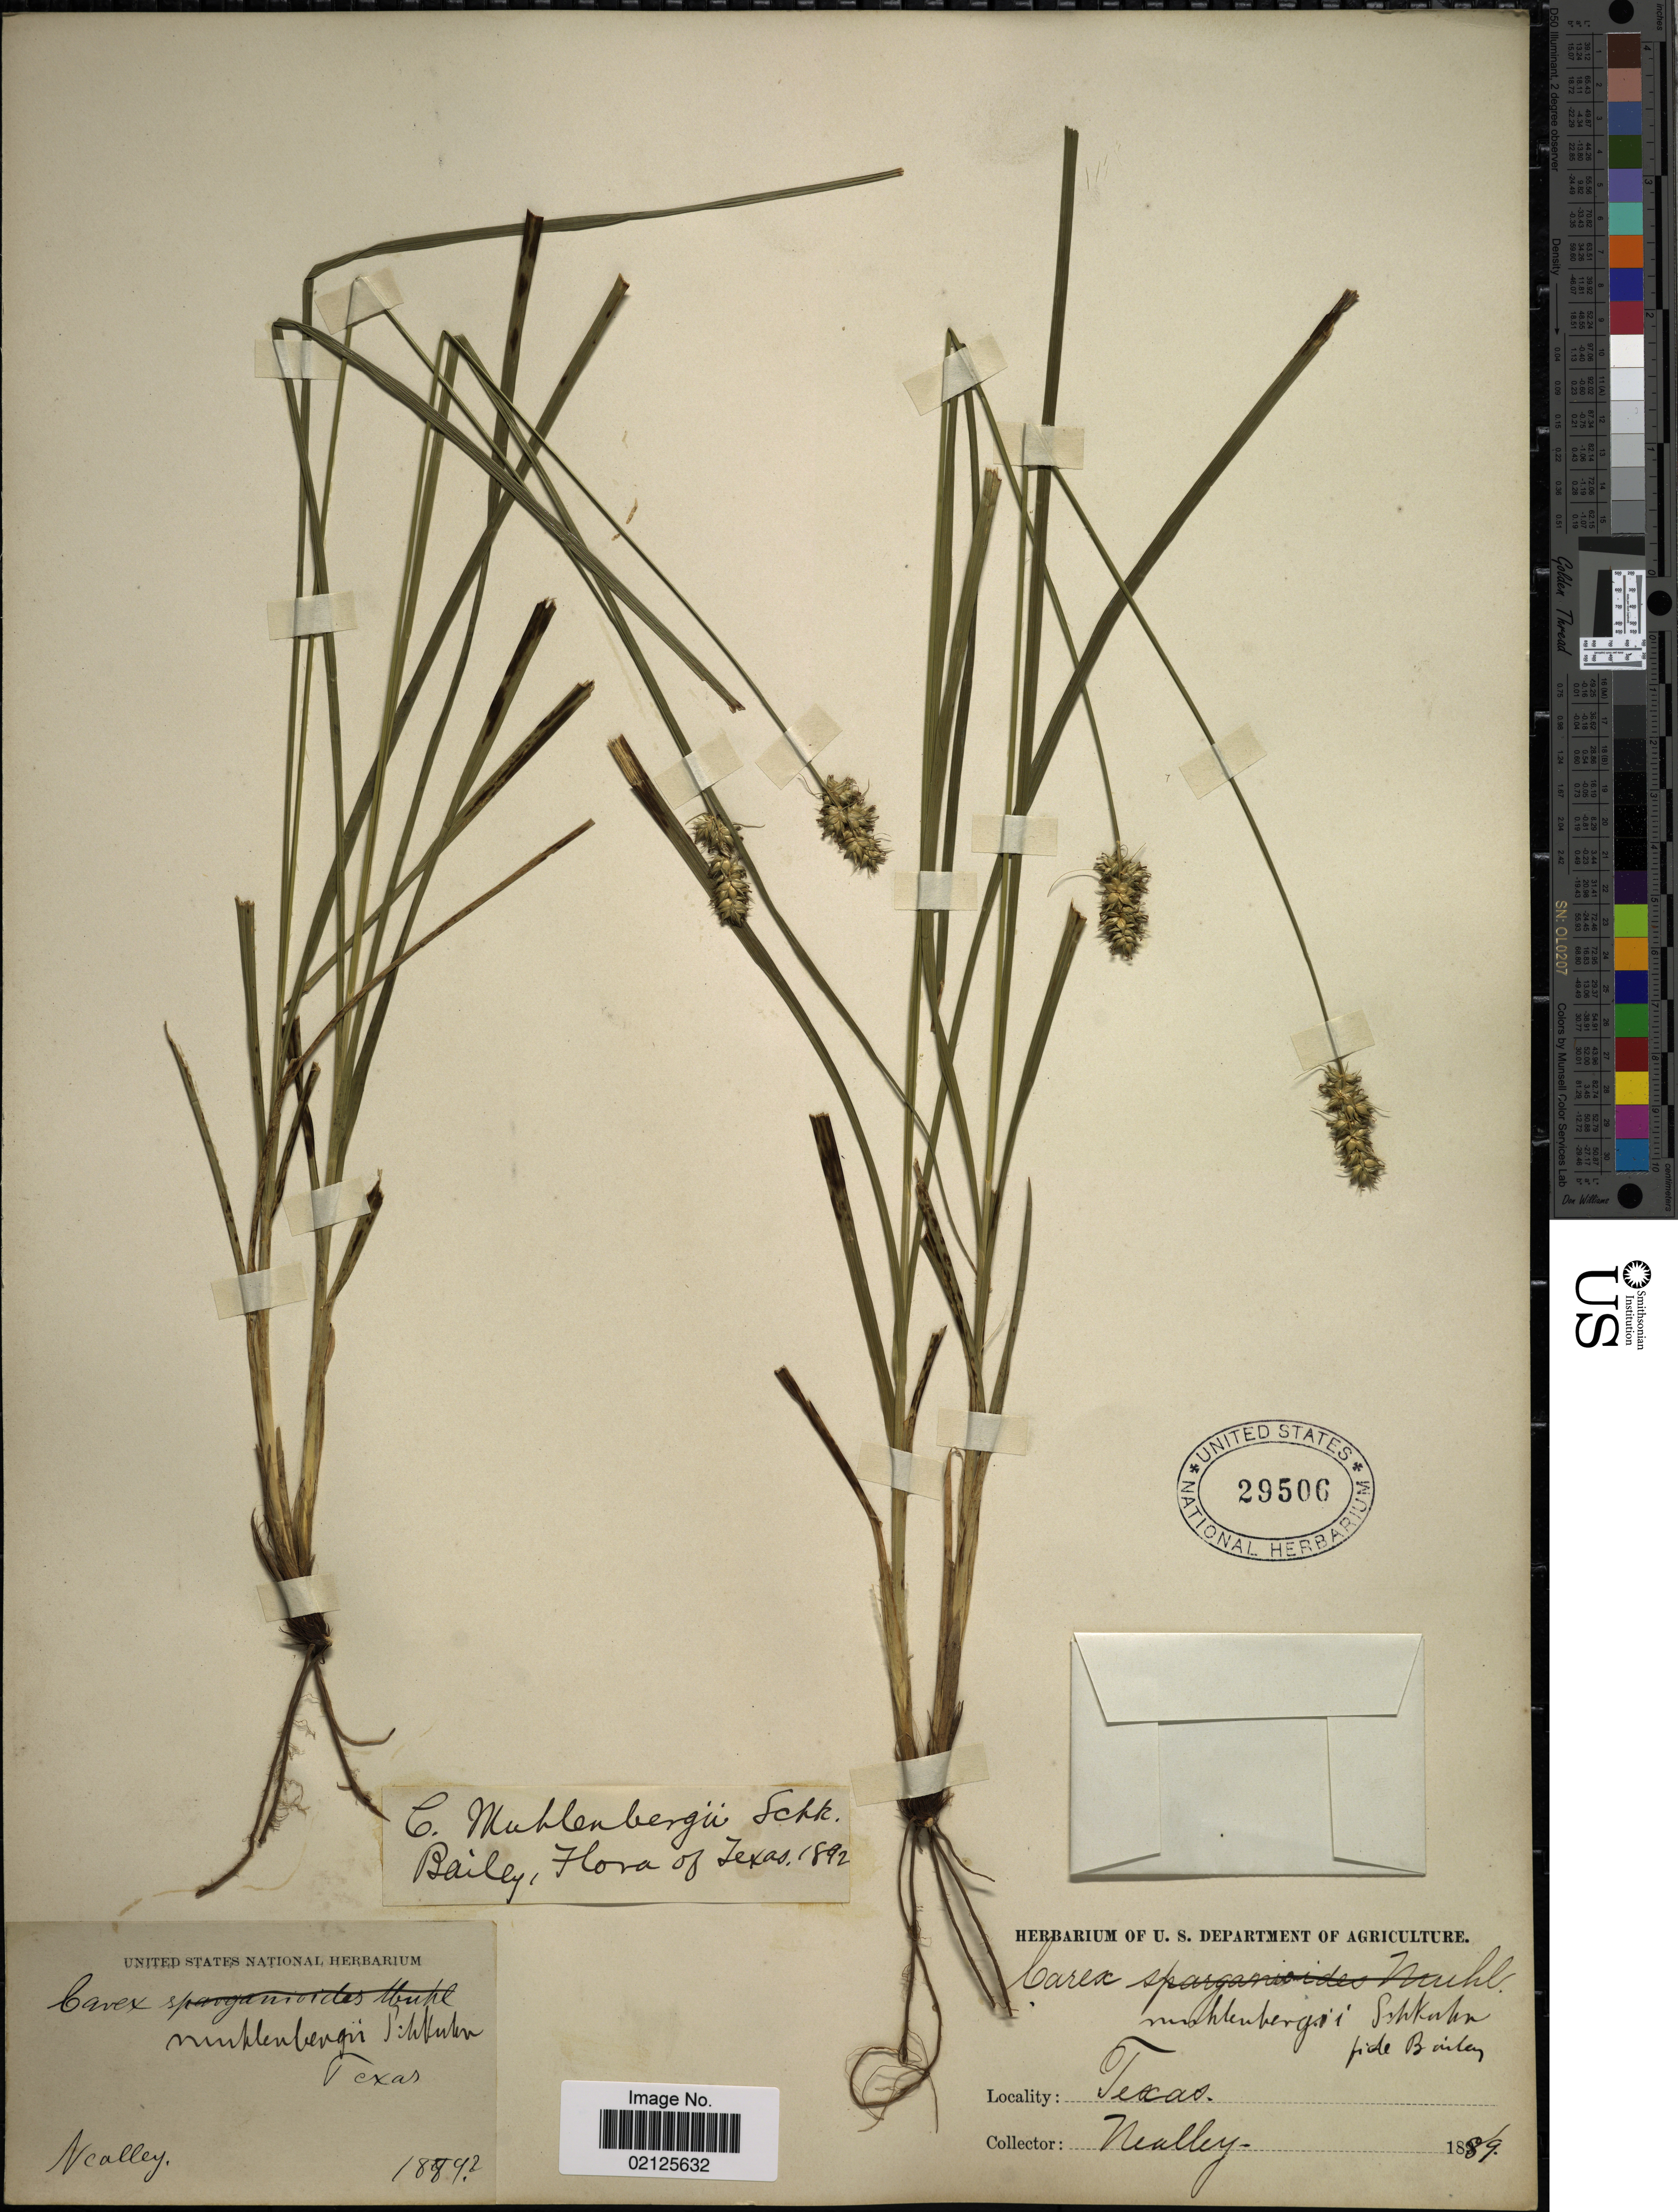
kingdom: Plantae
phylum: Tracheophyta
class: Liliopsida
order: Poales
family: Cyperaceae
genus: Carex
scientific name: Carex muehlenbergii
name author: Willd.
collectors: Nealley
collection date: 1889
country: United States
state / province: Texas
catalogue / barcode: US 29506